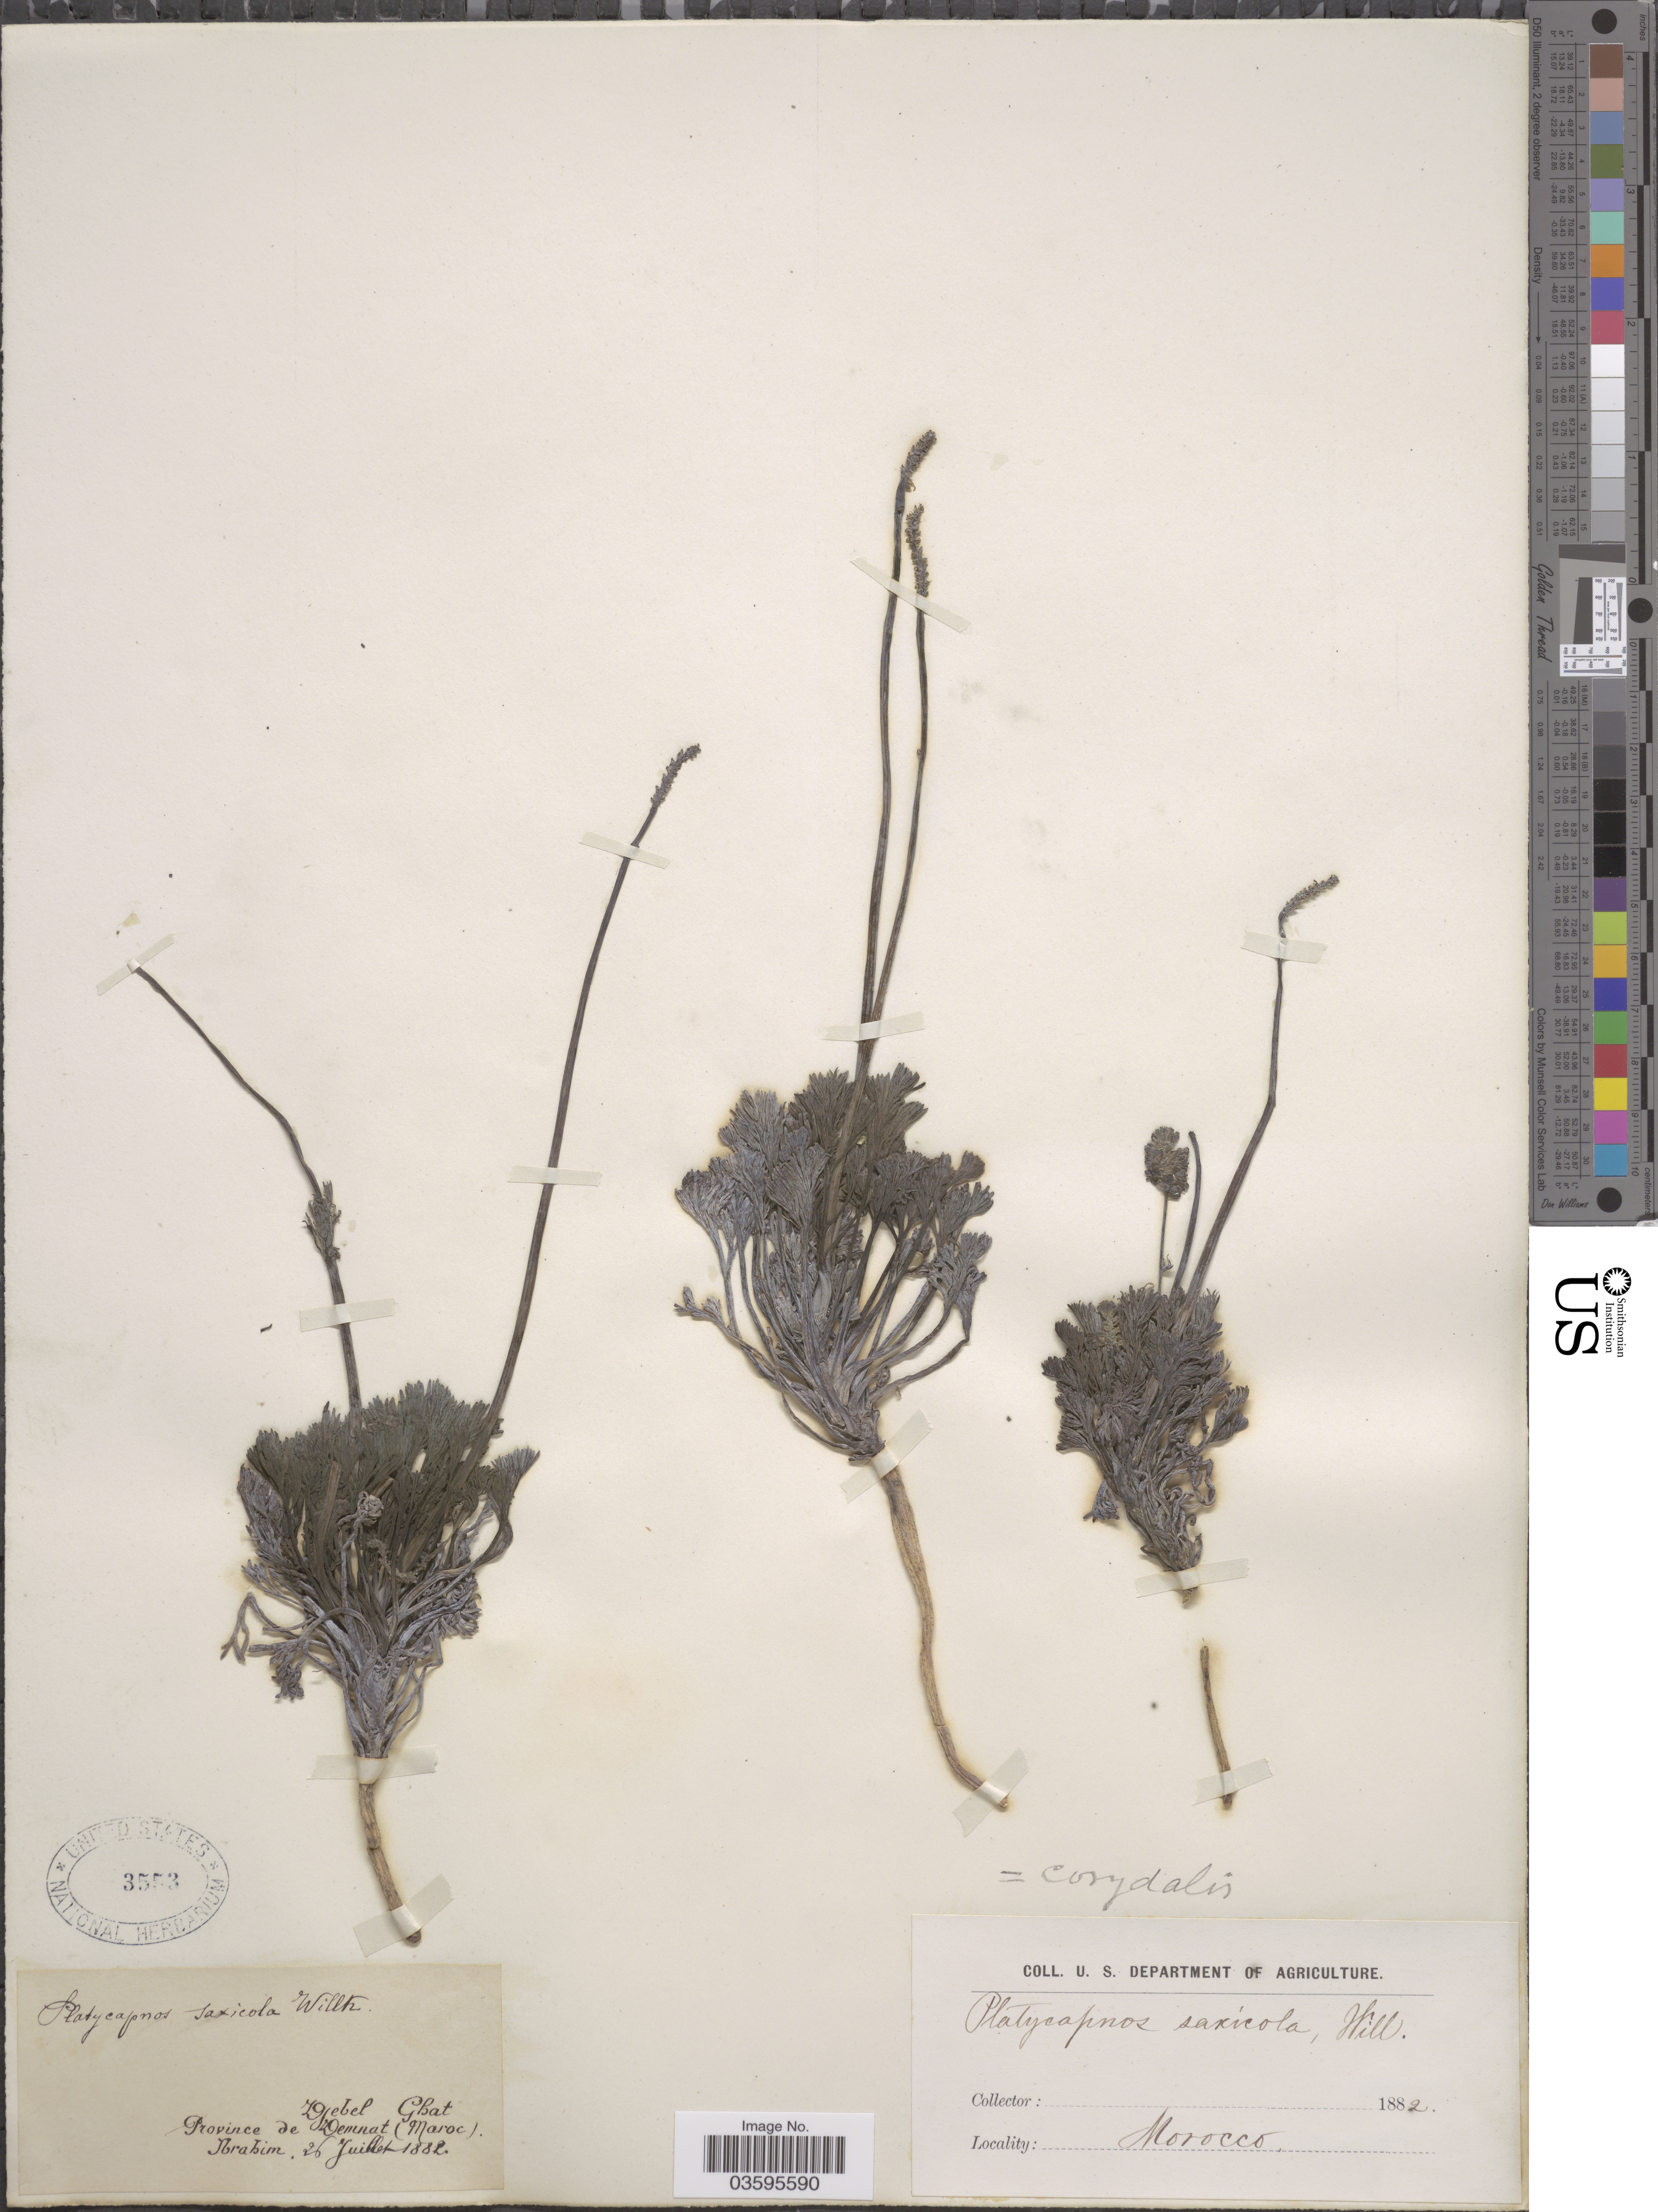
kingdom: Plantae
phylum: Tracheophyta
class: Magnoliopsida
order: Ranunculales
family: Papaveraceae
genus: Corydalis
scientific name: Corydalis saxicola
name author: Bunting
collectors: -. Ibrahim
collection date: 1882-07-26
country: Morocco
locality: Djebel Ghat. Province de Demnat.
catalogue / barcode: US 3553